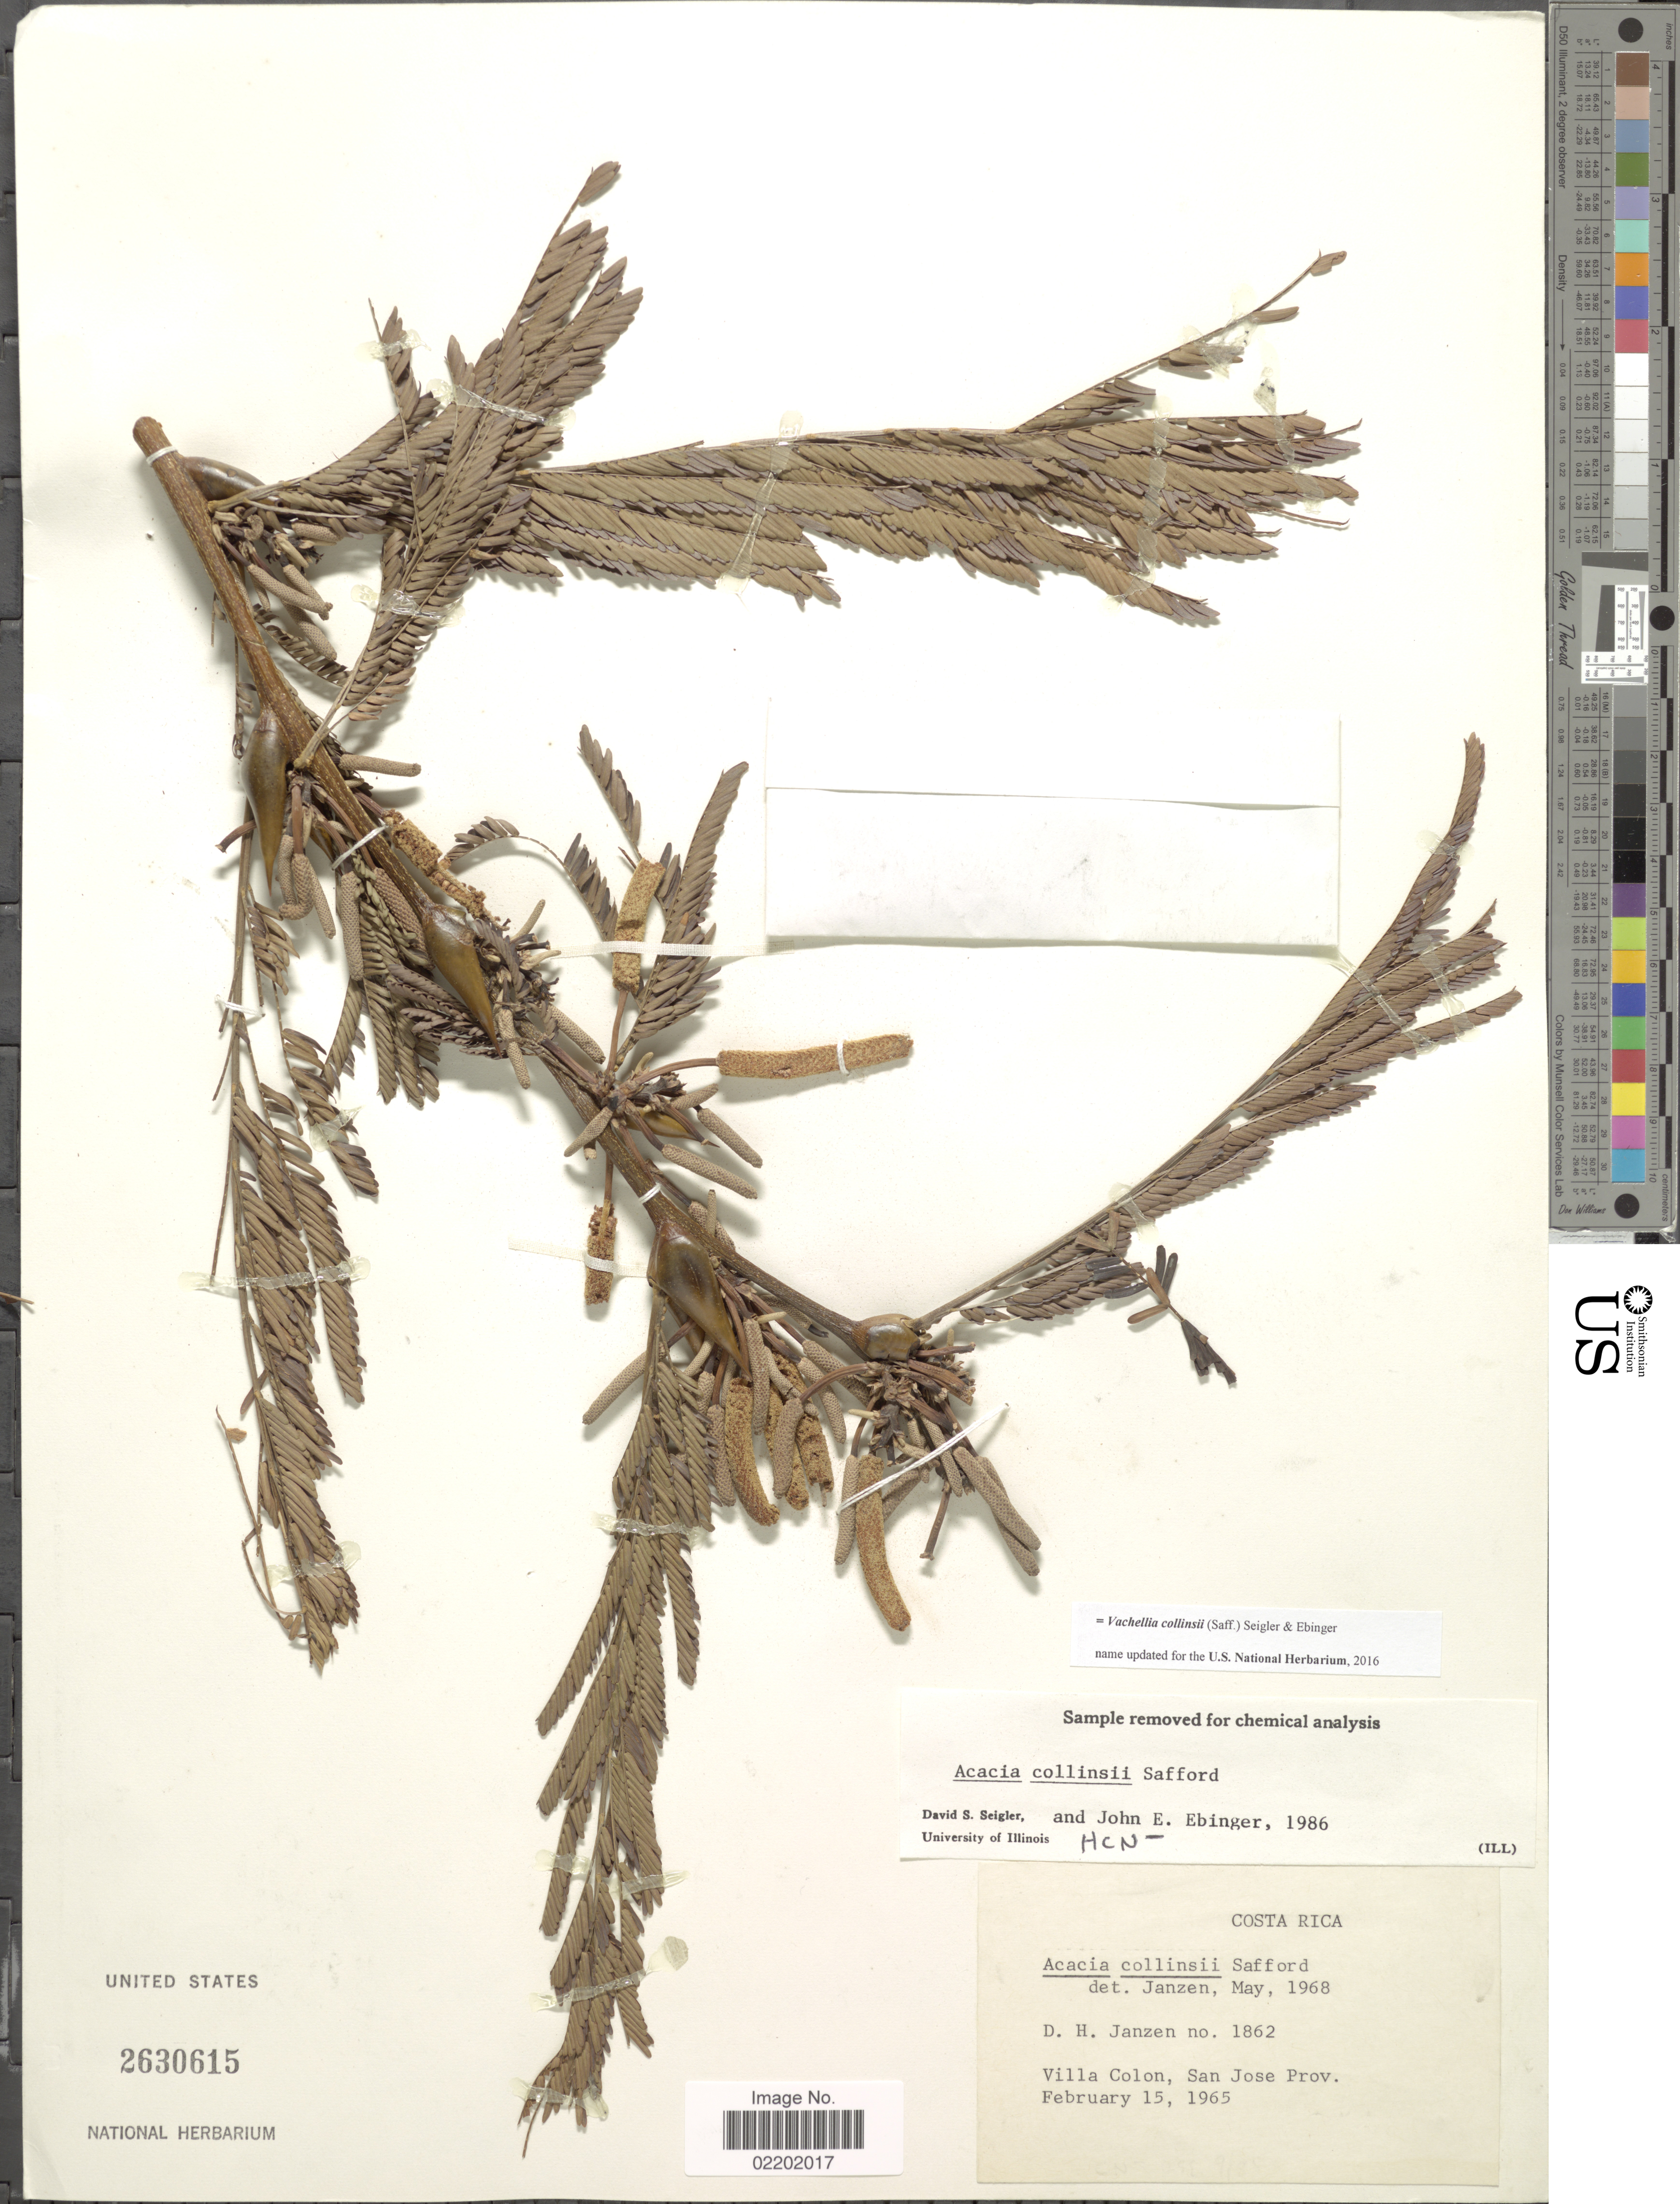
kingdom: Plantae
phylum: Tracheophyta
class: Magnoliopsida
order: Fabales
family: Fabaceae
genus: Vachellia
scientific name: Vachellia collinsii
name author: (Saff.) Seigler & Ebinger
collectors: D. Janzen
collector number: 1862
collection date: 1965-02-15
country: Costa Rica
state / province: San José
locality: Villa Colon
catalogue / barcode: US 2630615